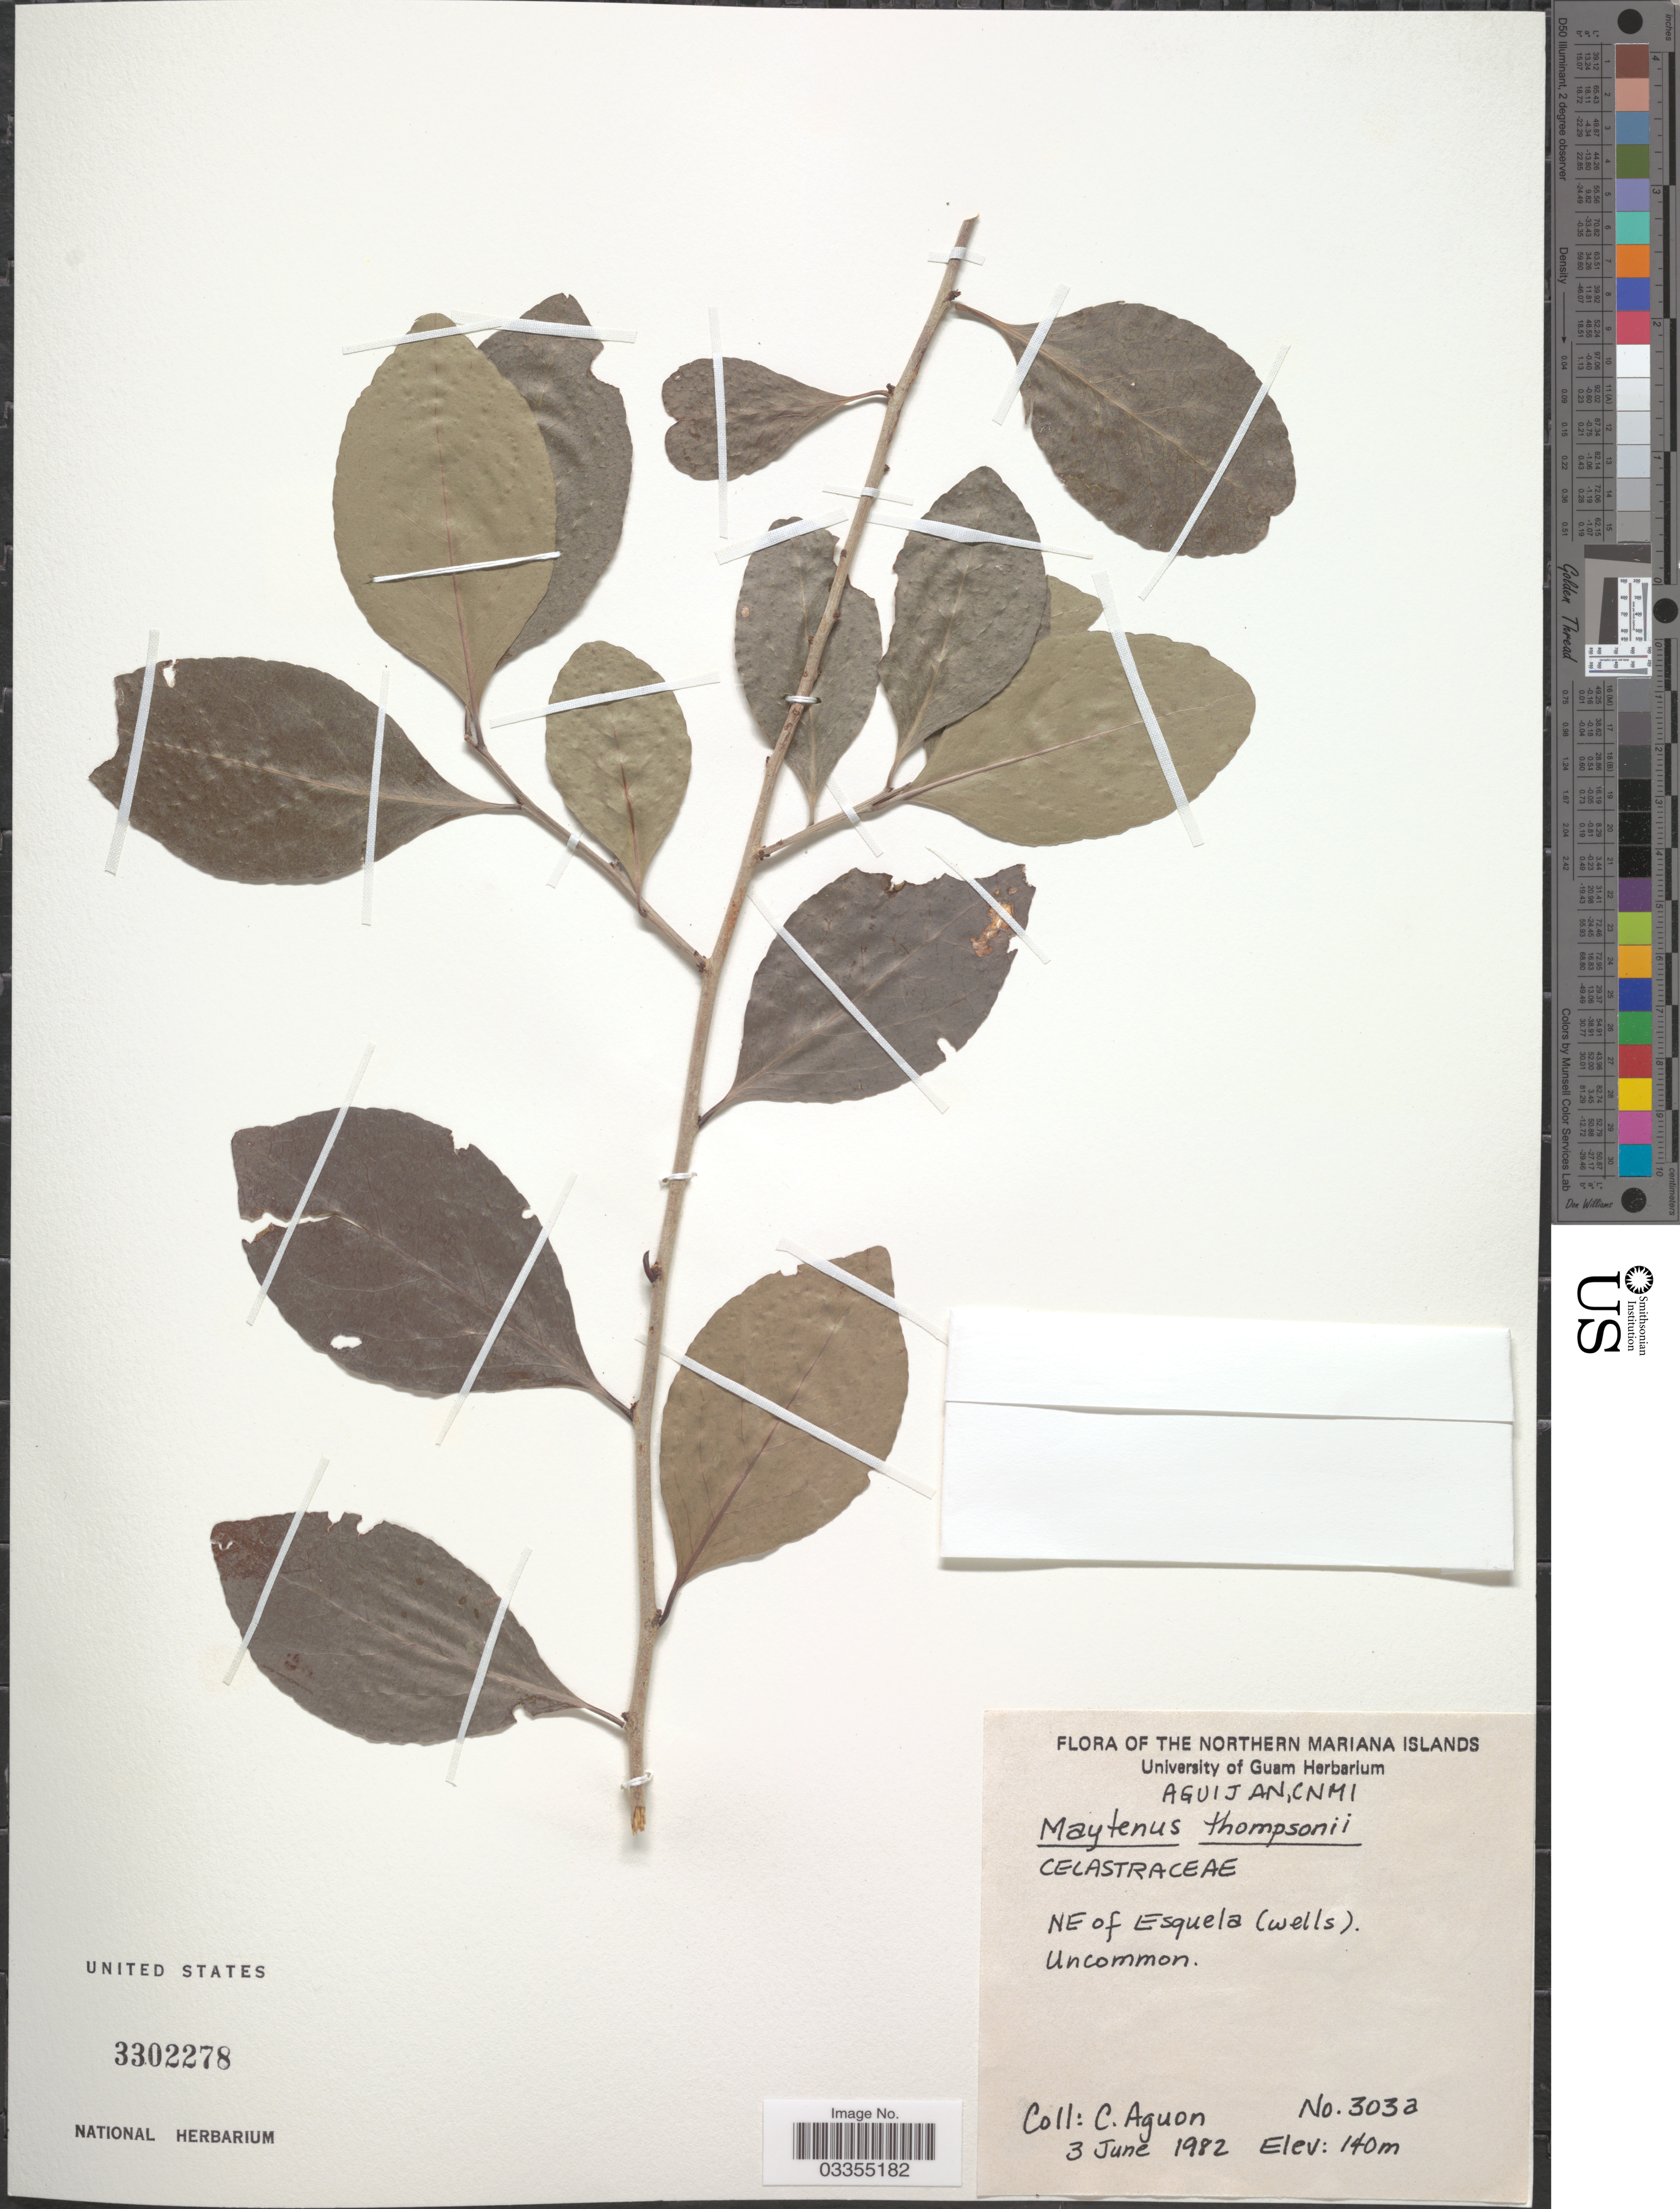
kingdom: Plantae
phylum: Tracheophyta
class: Magnoliopsida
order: Celastrales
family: Celastraceae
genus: Gymnosporia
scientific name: Gymnosporia thompsonii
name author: Merr.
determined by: Wagner, W. L., (BOT), Smithsonian Institution - National Museum of Natural History (UNITED STATES)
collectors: C. Aguon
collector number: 303a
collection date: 1982-06-03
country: Northern Mariana Islands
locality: Aguijan, CNMI. NE of Esquela (wells).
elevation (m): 140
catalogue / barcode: US 3302278